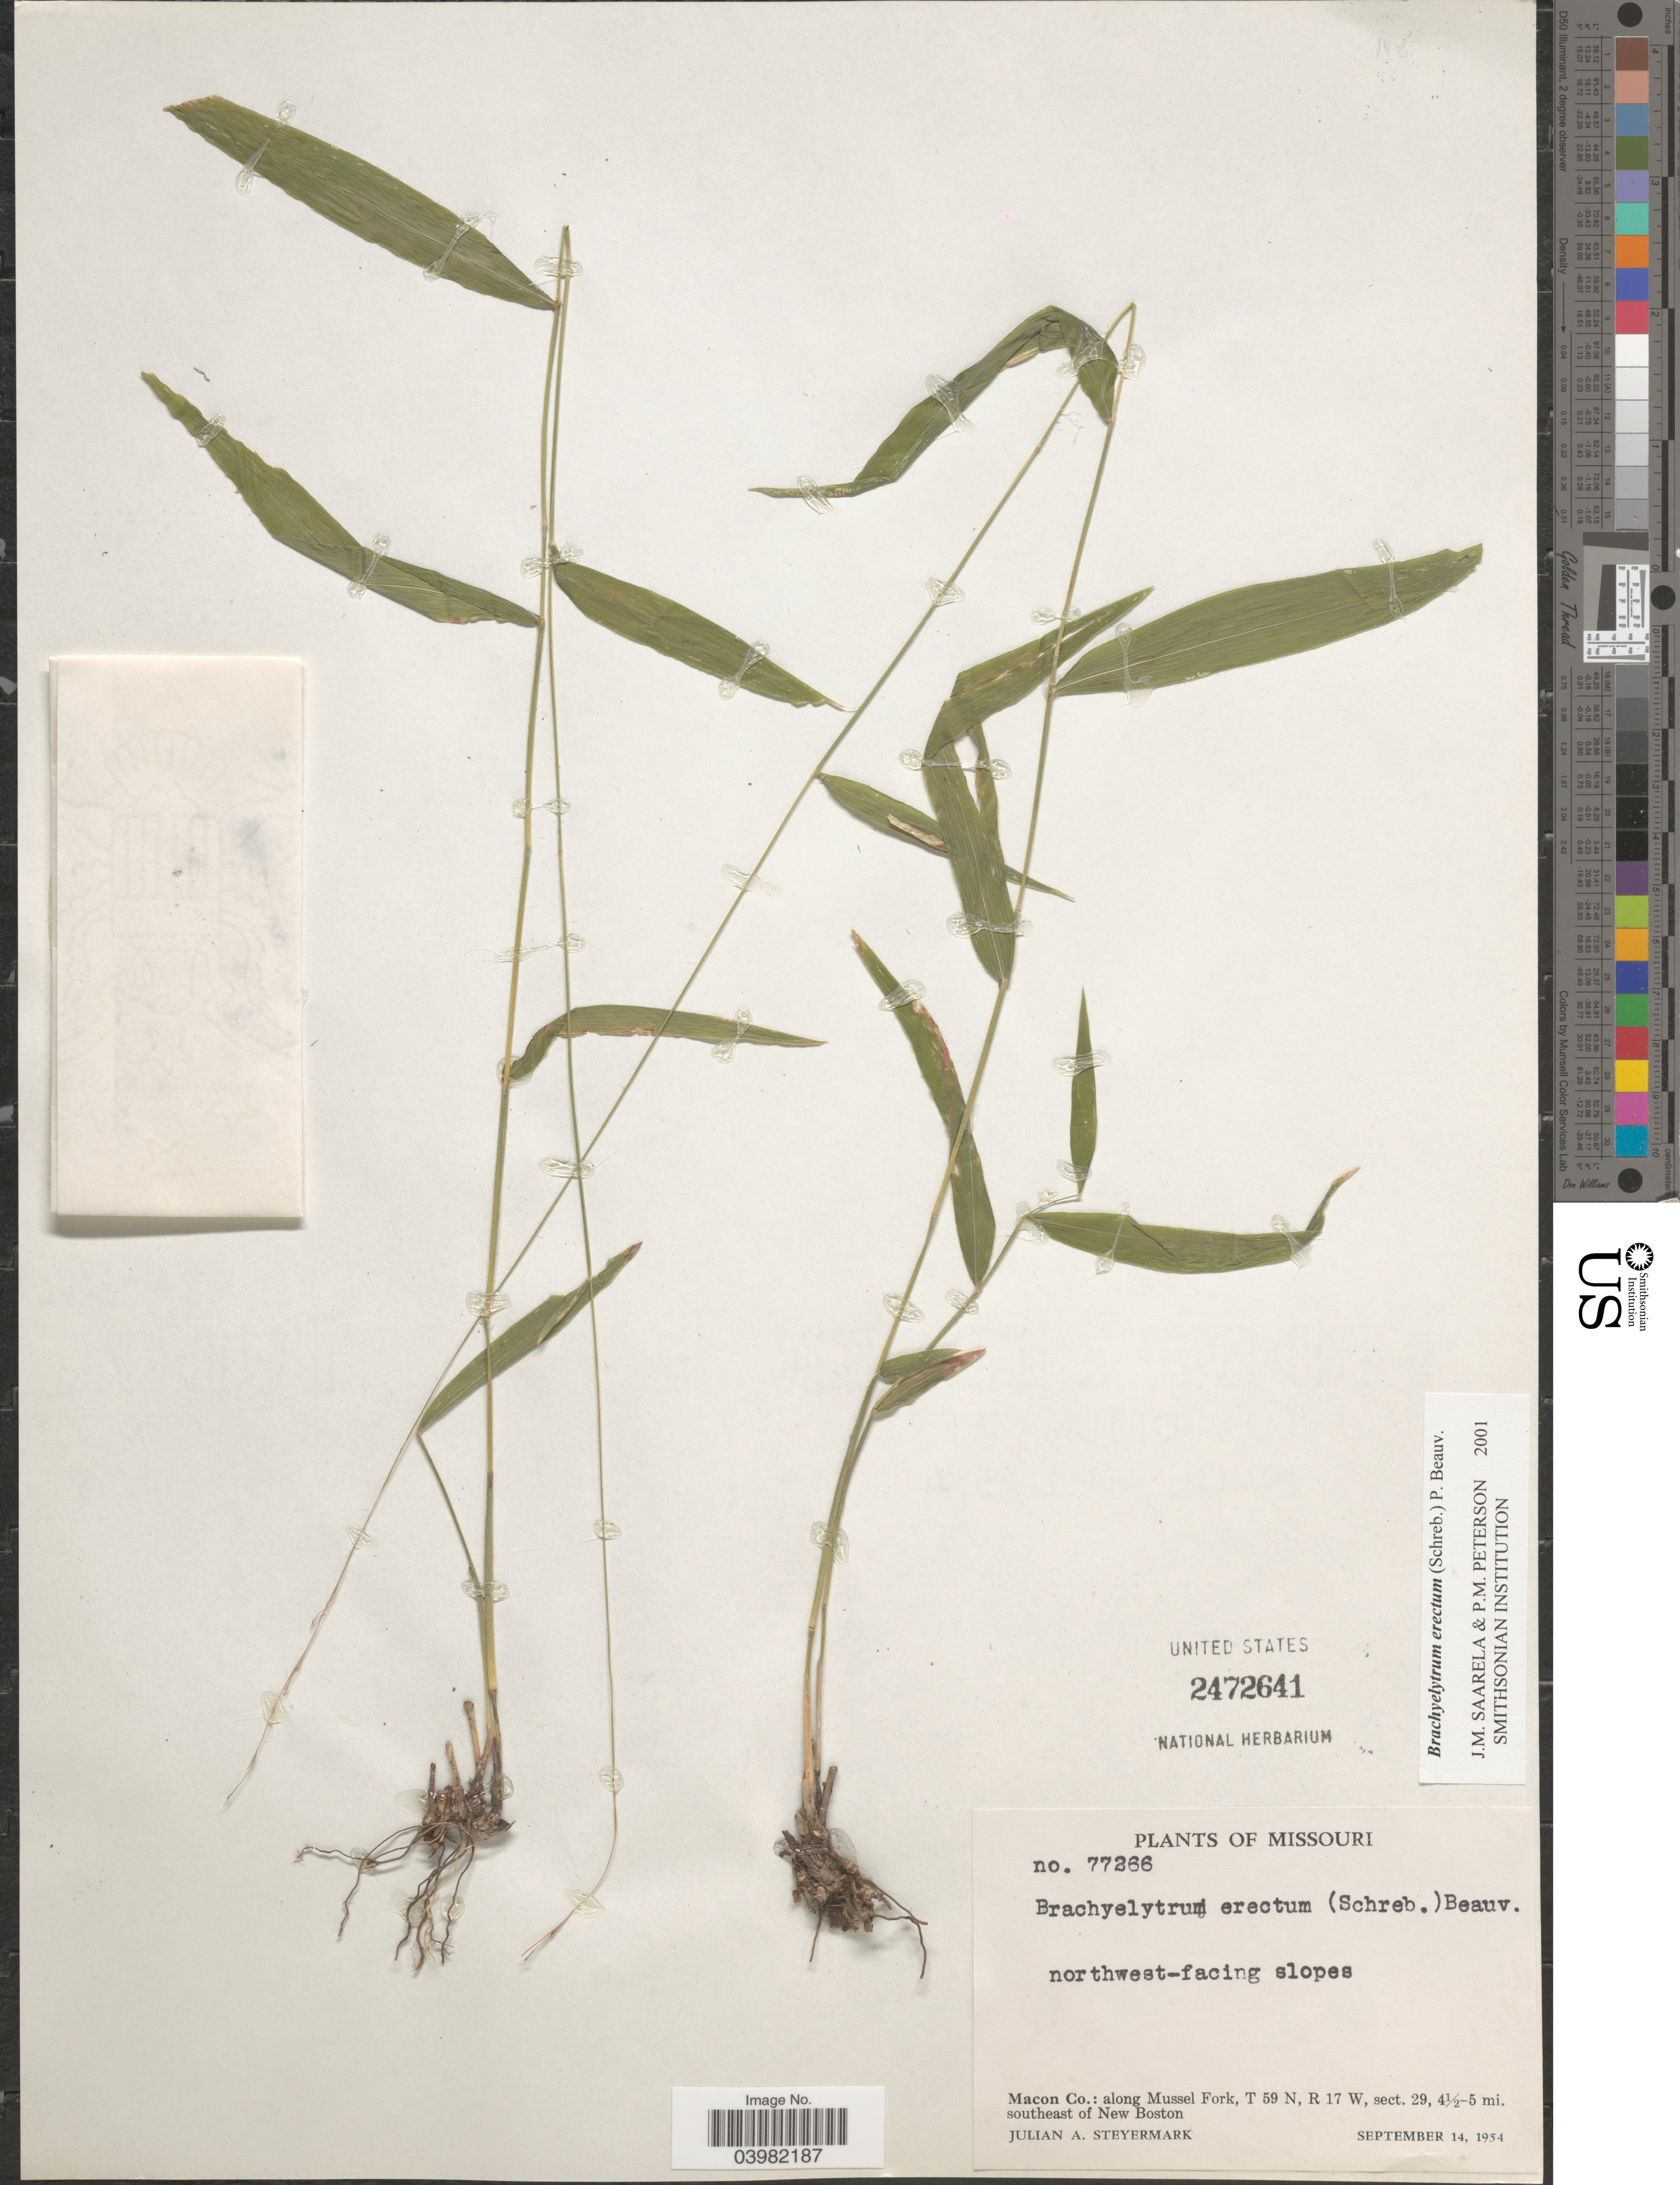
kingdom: Plantae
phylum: Tracheophyta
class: Liliopsida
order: Poales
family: Poaceae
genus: Brachyelytrum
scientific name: Brachyelytrum erectum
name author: (Schreb.) P. Beauv.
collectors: J. Steyermark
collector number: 77266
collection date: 1954-09-14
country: United States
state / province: Missouri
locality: Northwest-facing slopes. Macon Co.: along Mussel Fork, T 59 N, R 17 W, sect. 29, 4½-5 mi. southeast of New Boston.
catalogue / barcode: US 2472641